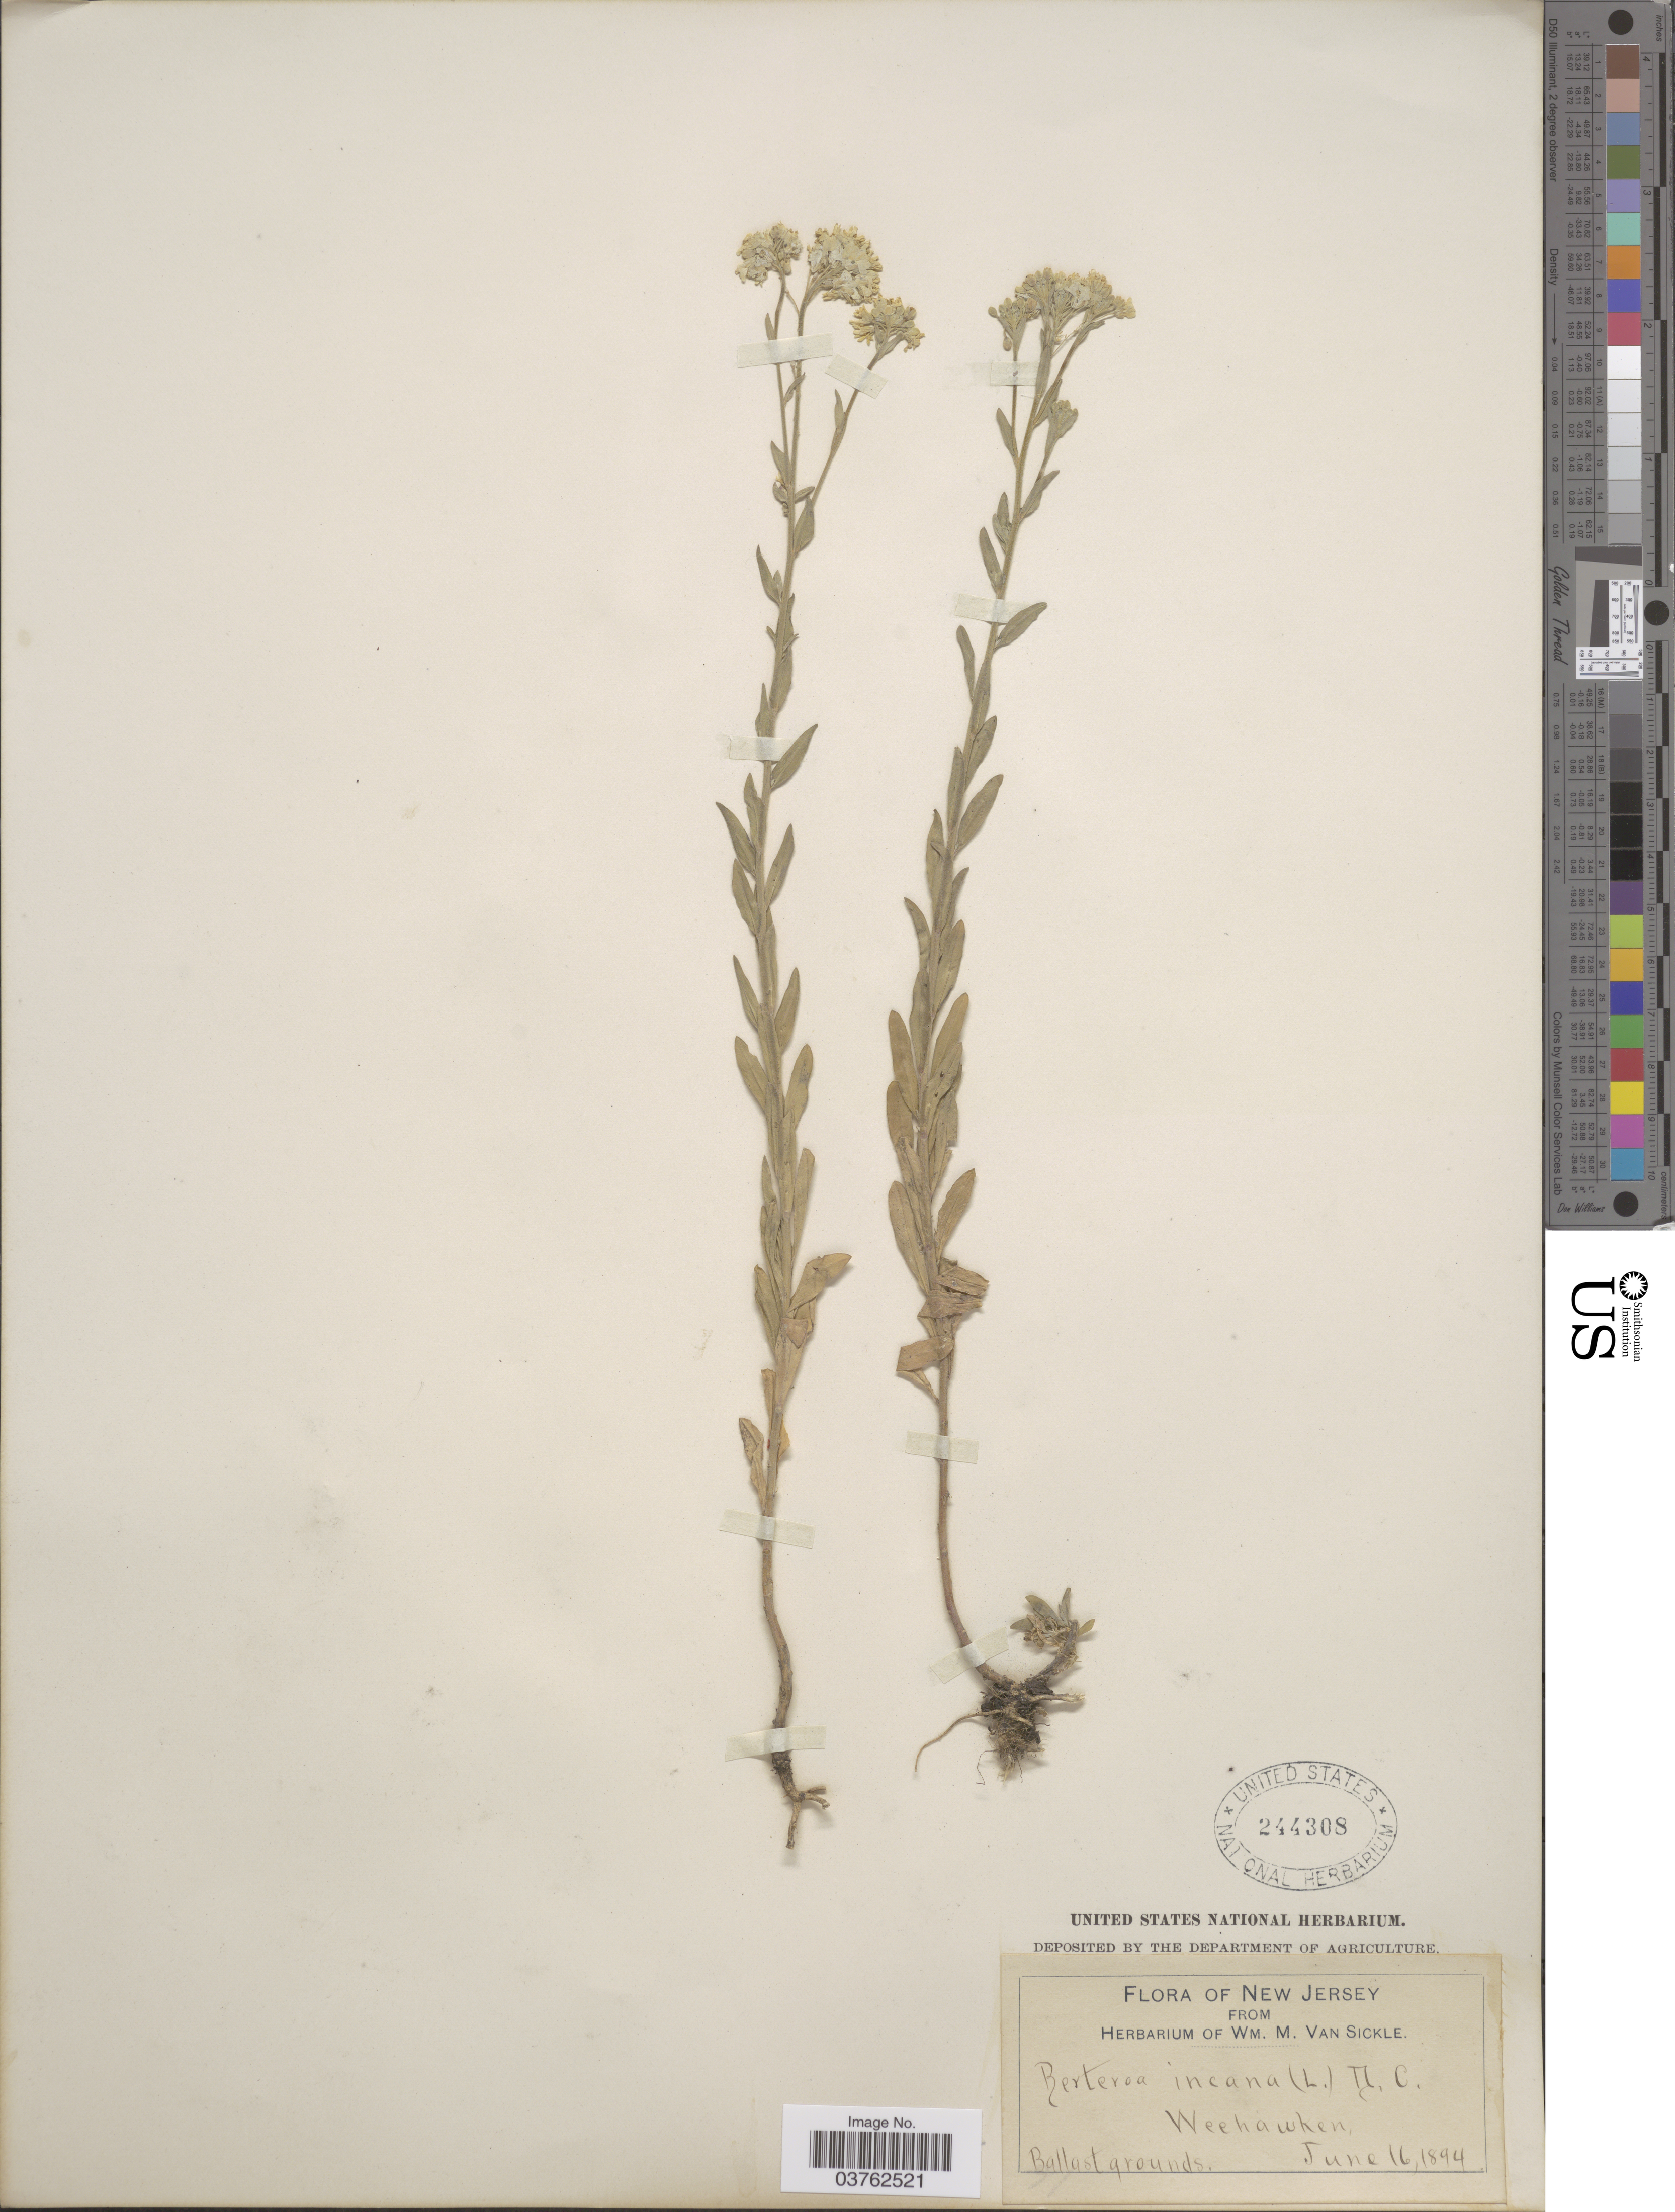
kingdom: Plantae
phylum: Tracheophyta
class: Magnoliopsida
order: Brassicales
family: Brassicaceae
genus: Berteroa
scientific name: Berteroa incana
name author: (L.) DC.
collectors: ex herb. Wm. M. Van Sickle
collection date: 1894-06-16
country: United States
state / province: New Jersey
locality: Weehawken. Ballast grounds.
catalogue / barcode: US 244308